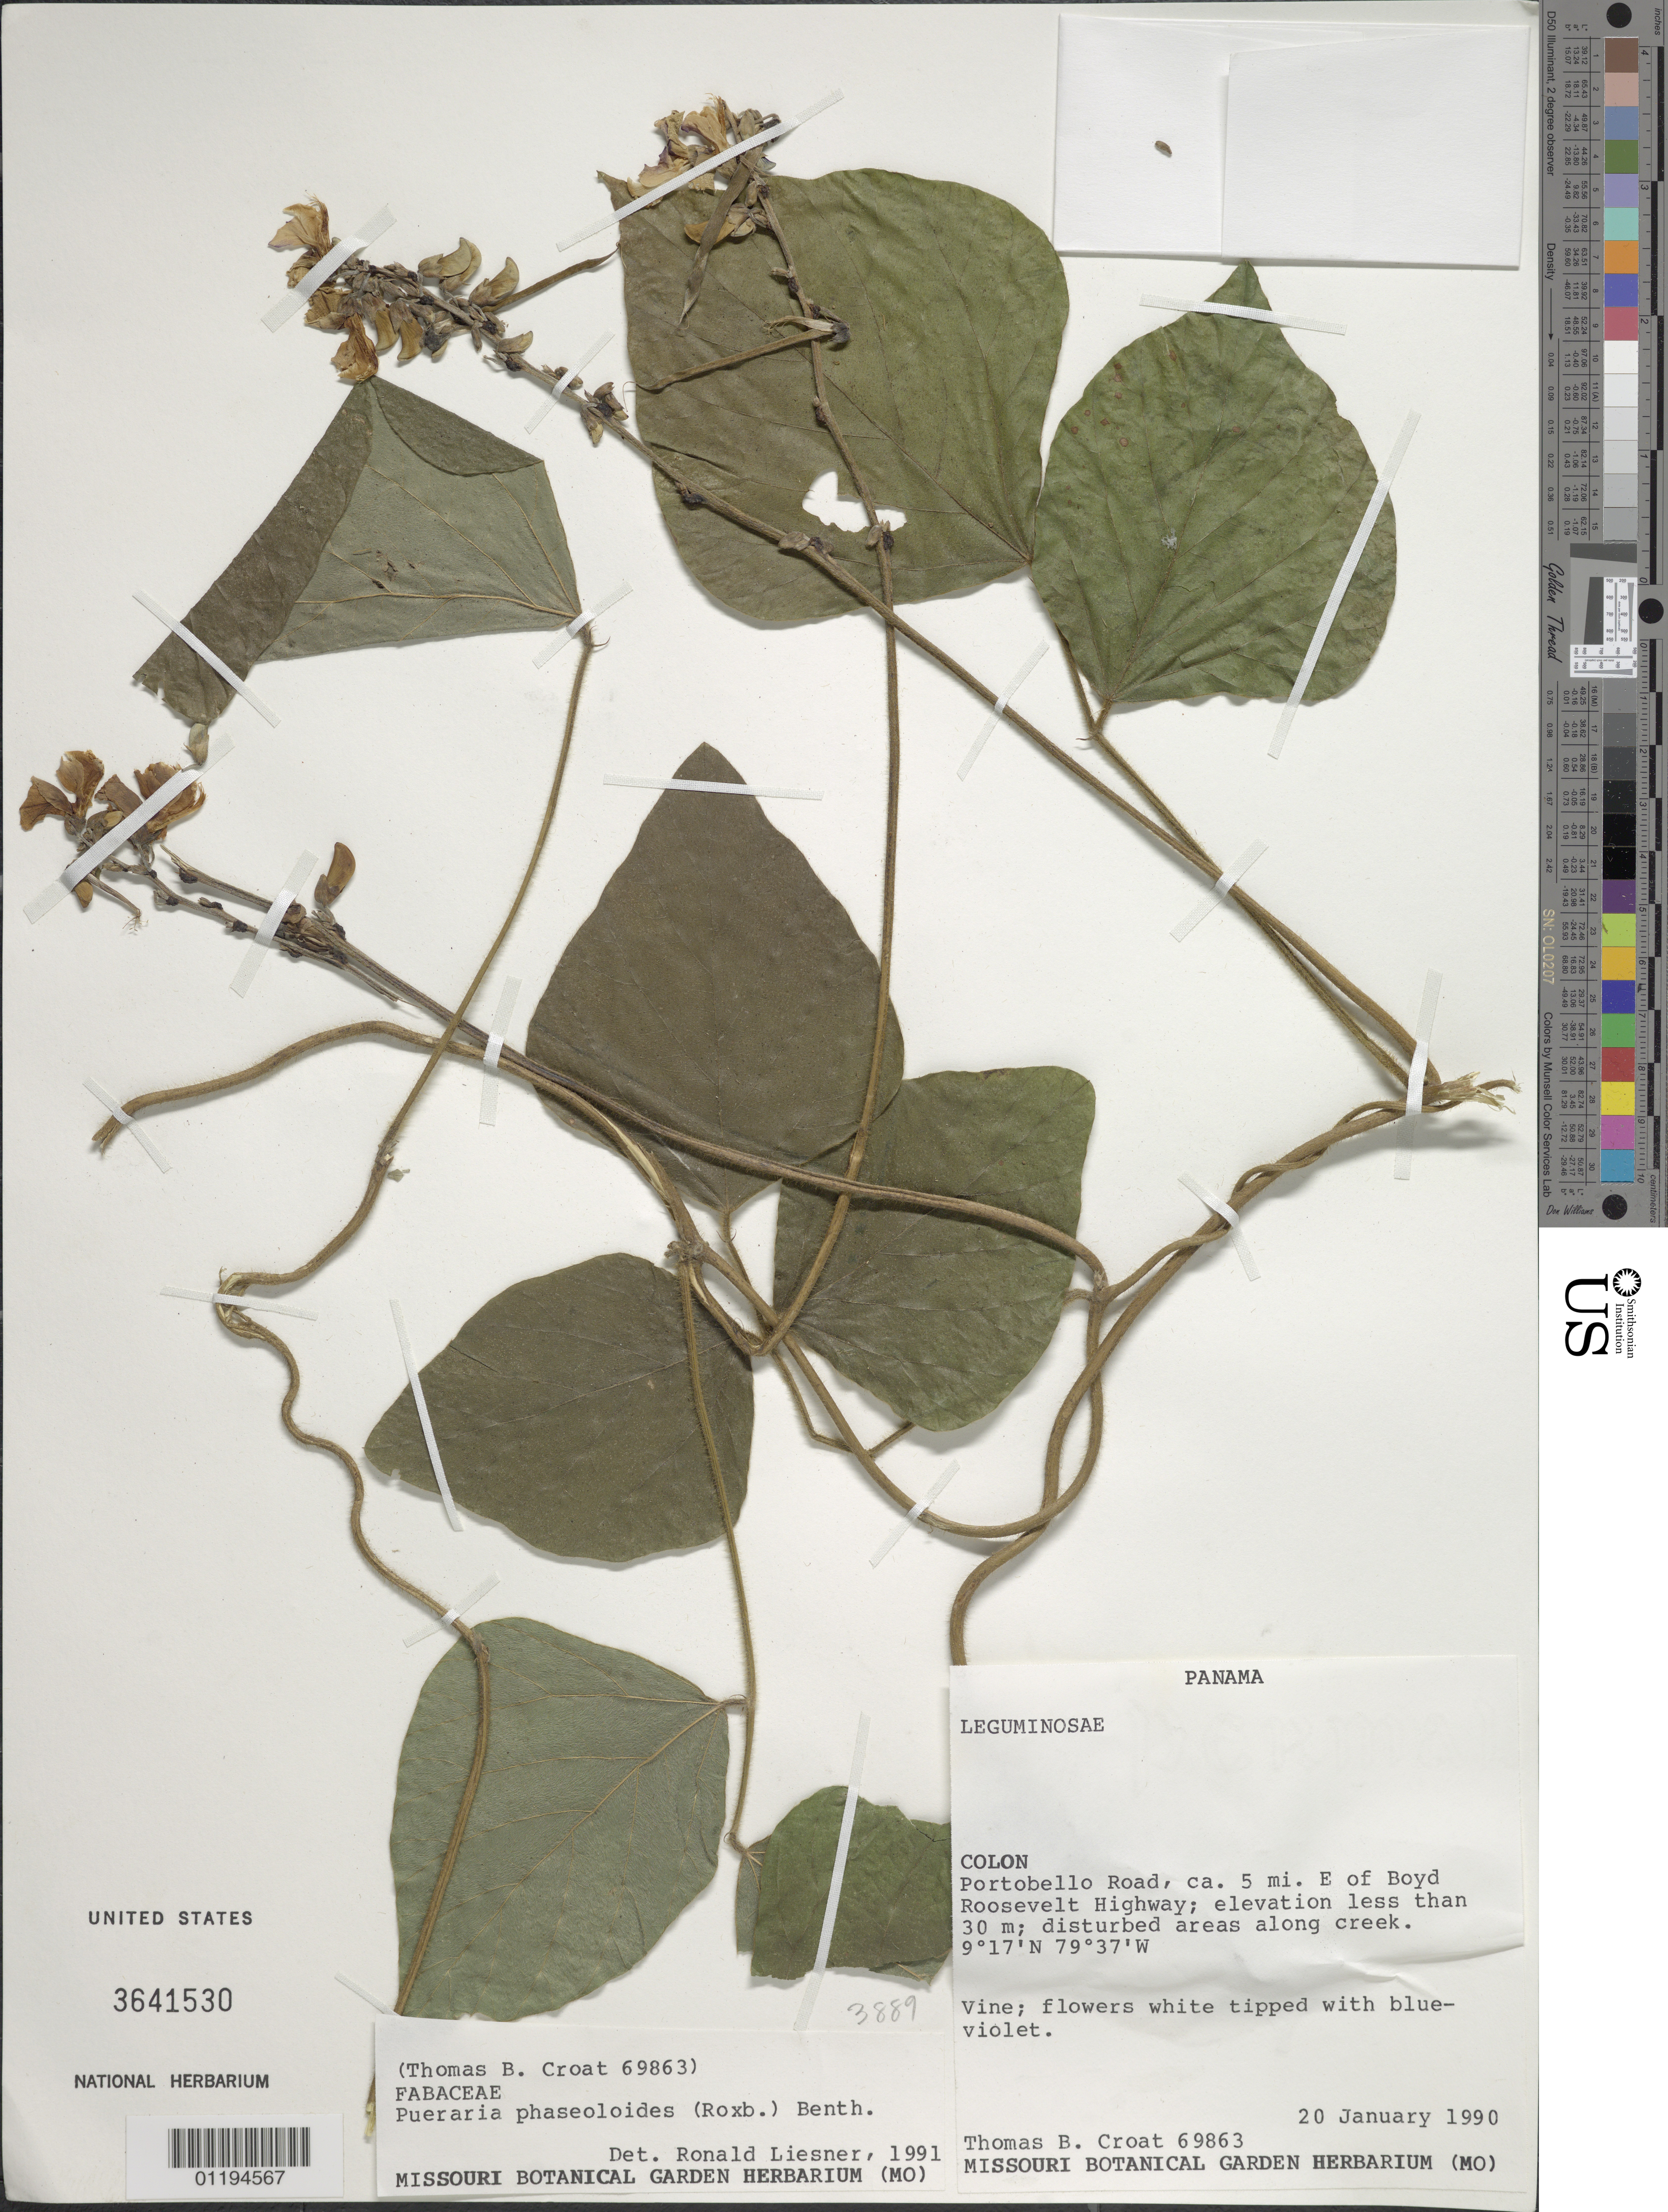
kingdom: Plantae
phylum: Tracheophyta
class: Magnoliopsida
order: Fabales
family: Fabaceae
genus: Pueraria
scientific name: Pueraria phaseoloides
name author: (Roxb.) Benth.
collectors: T. B. Croat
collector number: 69863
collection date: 1990-01-20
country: Panama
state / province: Colón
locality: Portobello Rd. E of Boyd Roosevelt hwy.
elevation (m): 30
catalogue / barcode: US 3641530